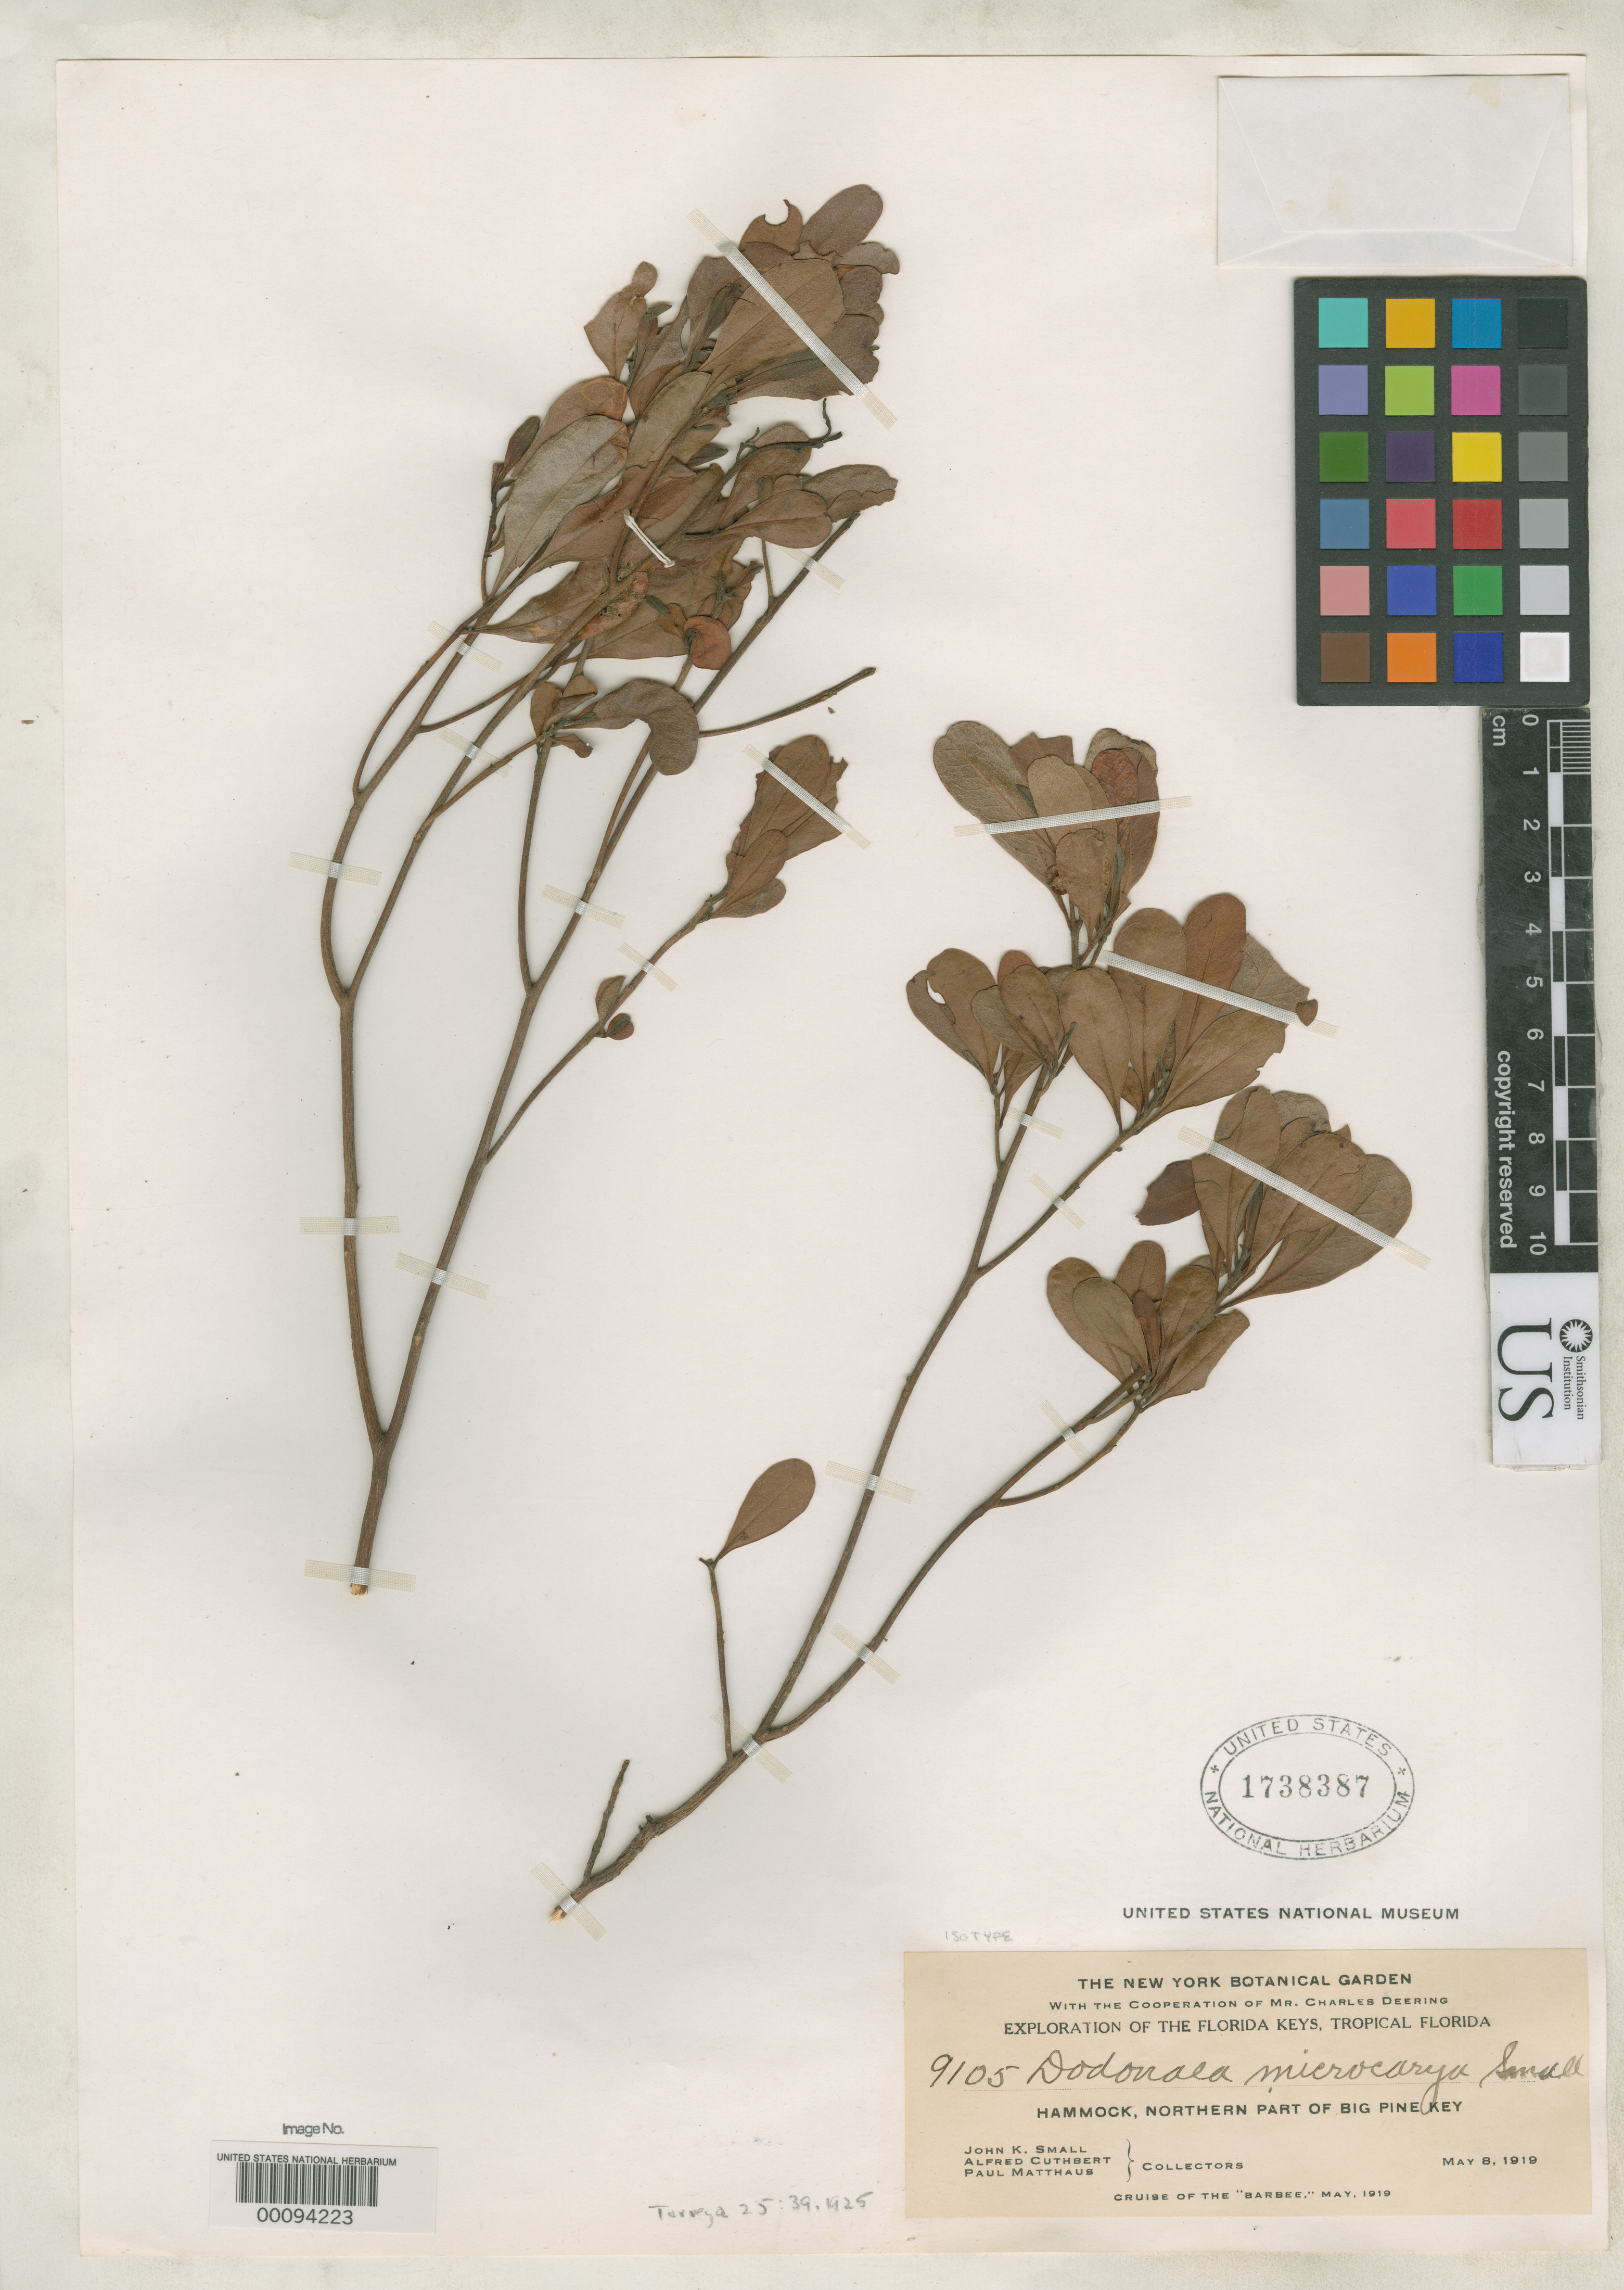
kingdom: Plantae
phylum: Tracheophyta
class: Magnoliopsida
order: Sapindales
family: Sapindaceae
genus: Dodonaea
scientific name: Dodonaea microcarya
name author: Small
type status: Type Fragment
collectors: J. K. Small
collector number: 9105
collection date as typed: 08 May 1919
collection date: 1919-05-08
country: United States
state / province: Florida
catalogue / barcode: US 1738387